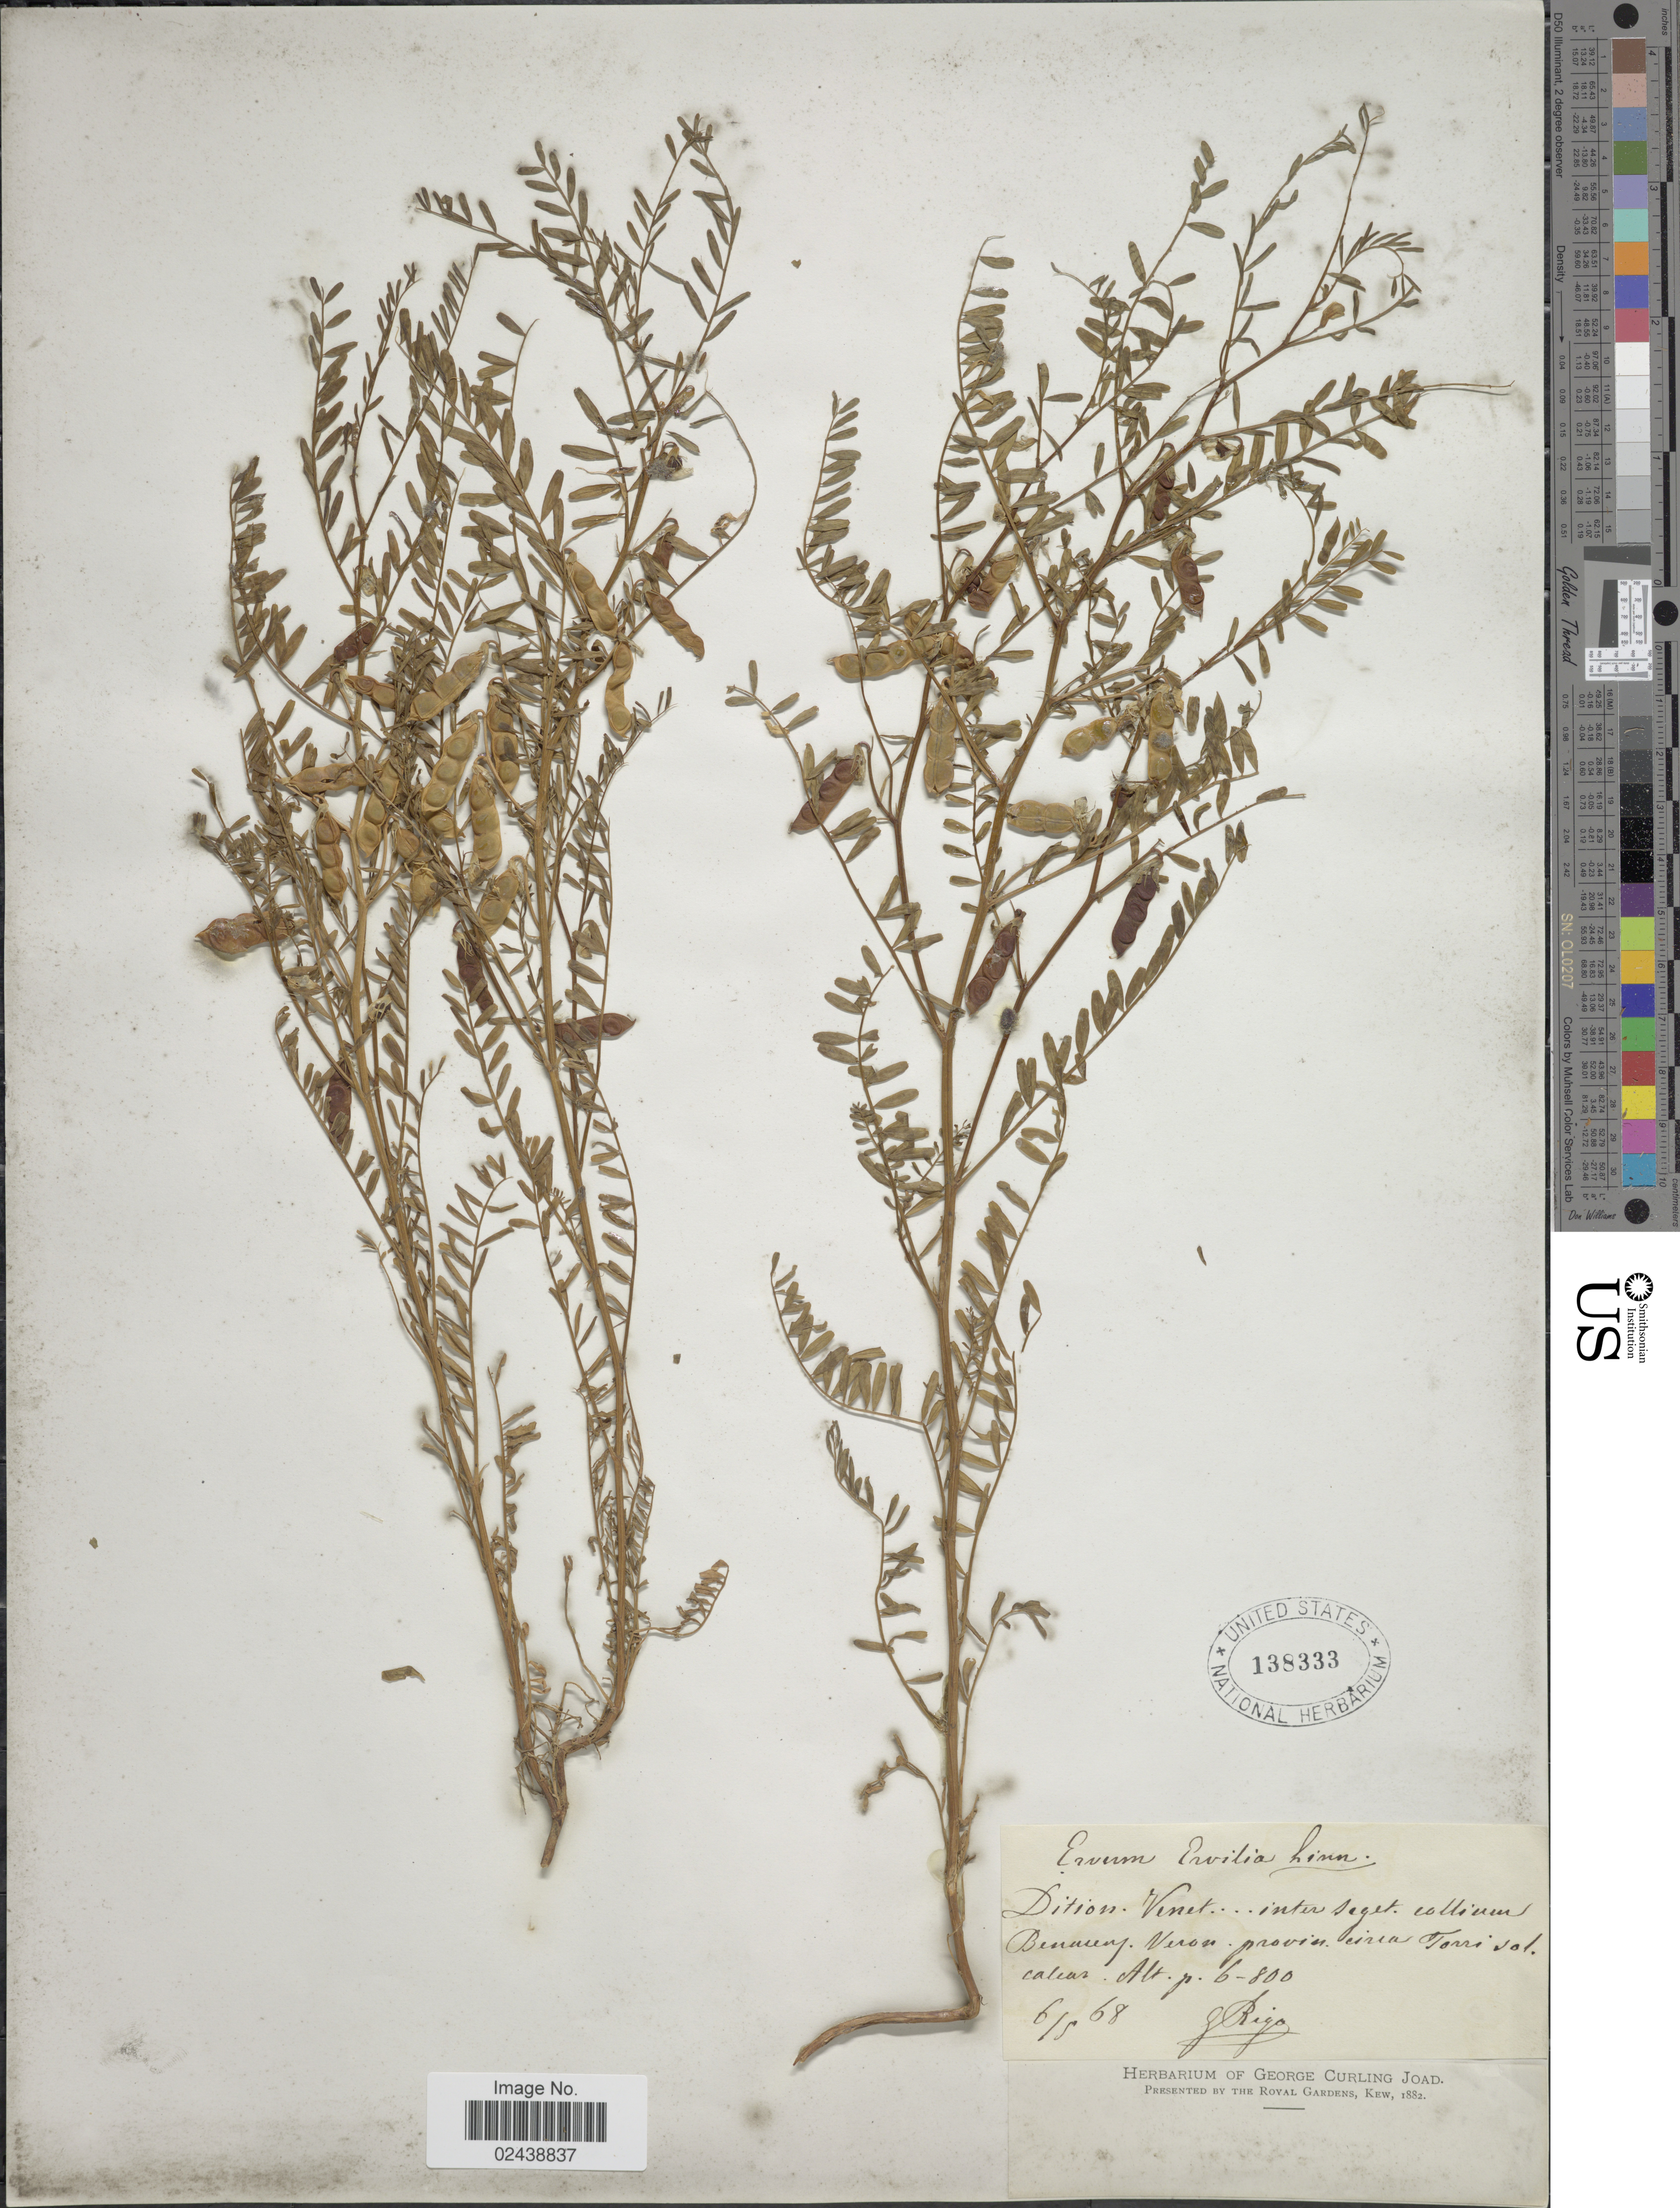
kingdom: Plantae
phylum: Tracheophyta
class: Magnoliopsida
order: Fabales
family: Fabaceae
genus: Vicia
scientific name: Vicia ervilia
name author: (L.) Willd.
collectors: G. Rigo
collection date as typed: Transcribed d/m/y: 6/9/68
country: Italy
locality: Dition. Venet... inter seget collium Benneenj. Veron provin. circa Torri sol. caleas [interpreted]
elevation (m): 183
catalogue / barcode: US 138333